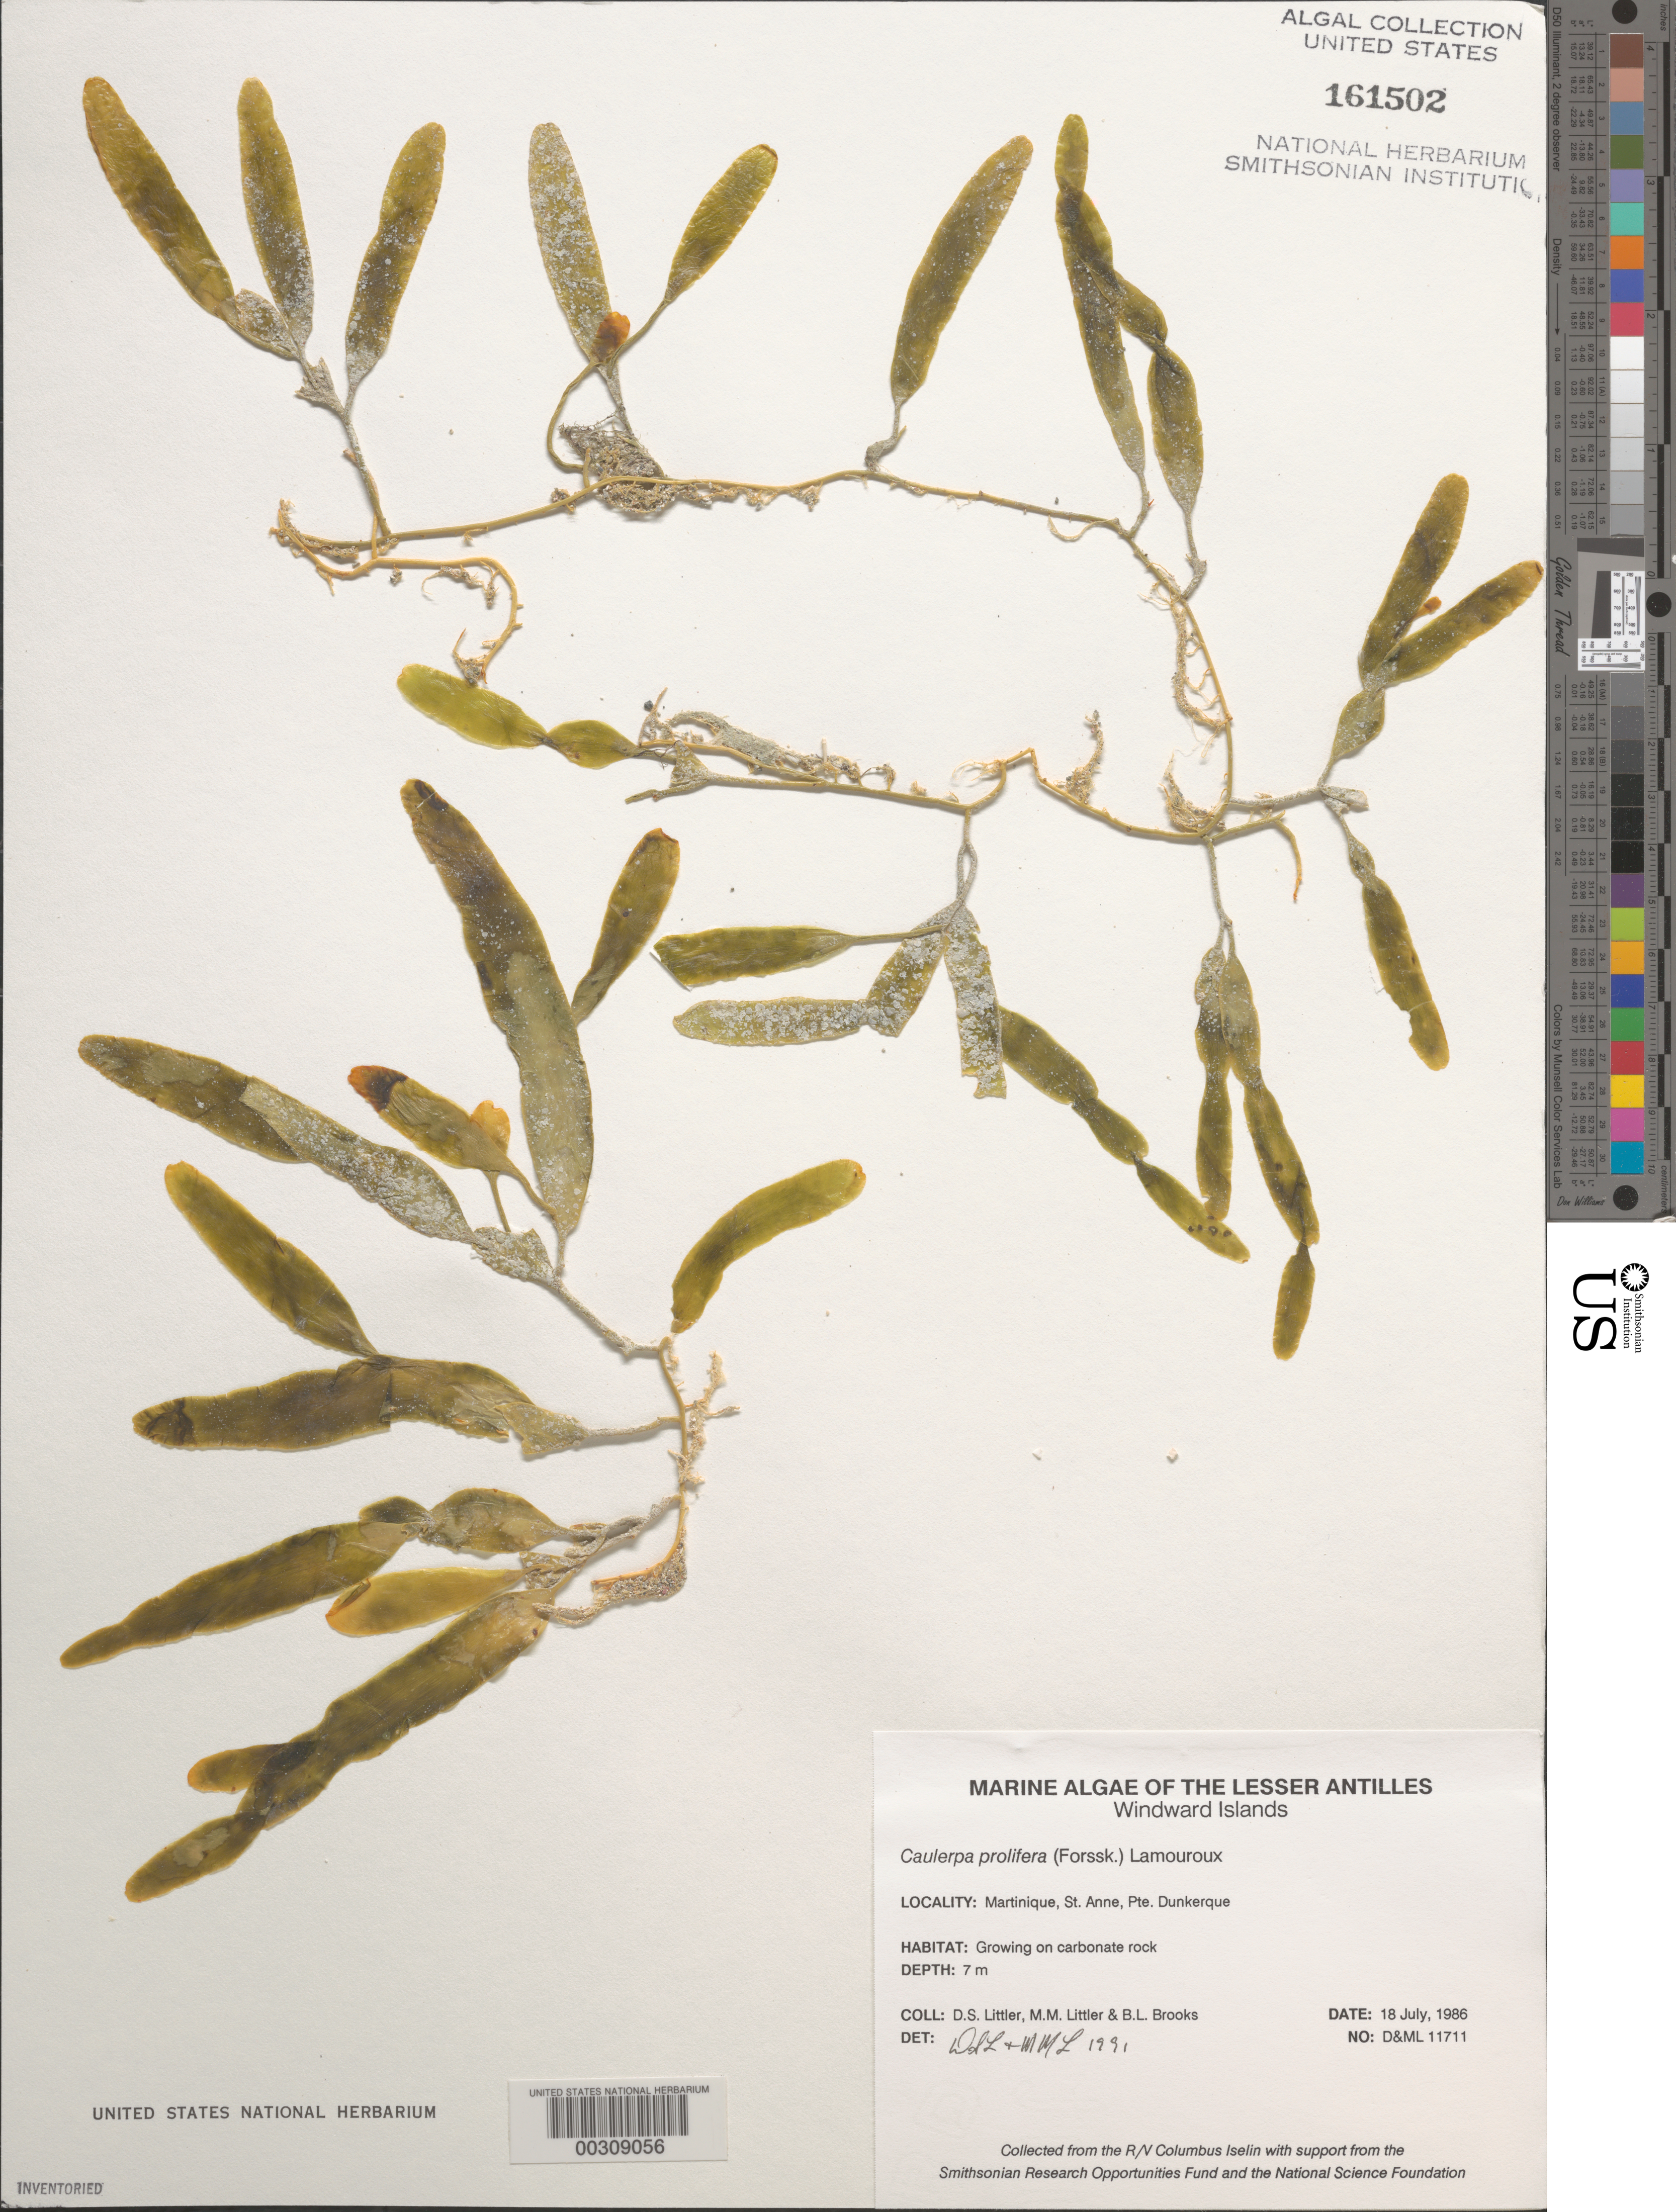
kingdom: Plantae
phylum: Chlorophyta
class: Ulvophyceae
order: Bryopsidales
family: Caulerpaceae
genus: Caulerpa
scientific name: Caulerpa prolifera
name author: (Forssk.) J.V.Lamouroux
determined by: Littler, D. S.; Littler, M. M.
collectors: D. S. Littler, M. M. Littler & B. Brooks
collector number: D&ML 11711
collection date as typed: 18 Jul 1986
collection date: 1986-07-18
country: Martinique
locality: St. Anne, Pointe Dunkerque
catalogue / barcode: US 161502